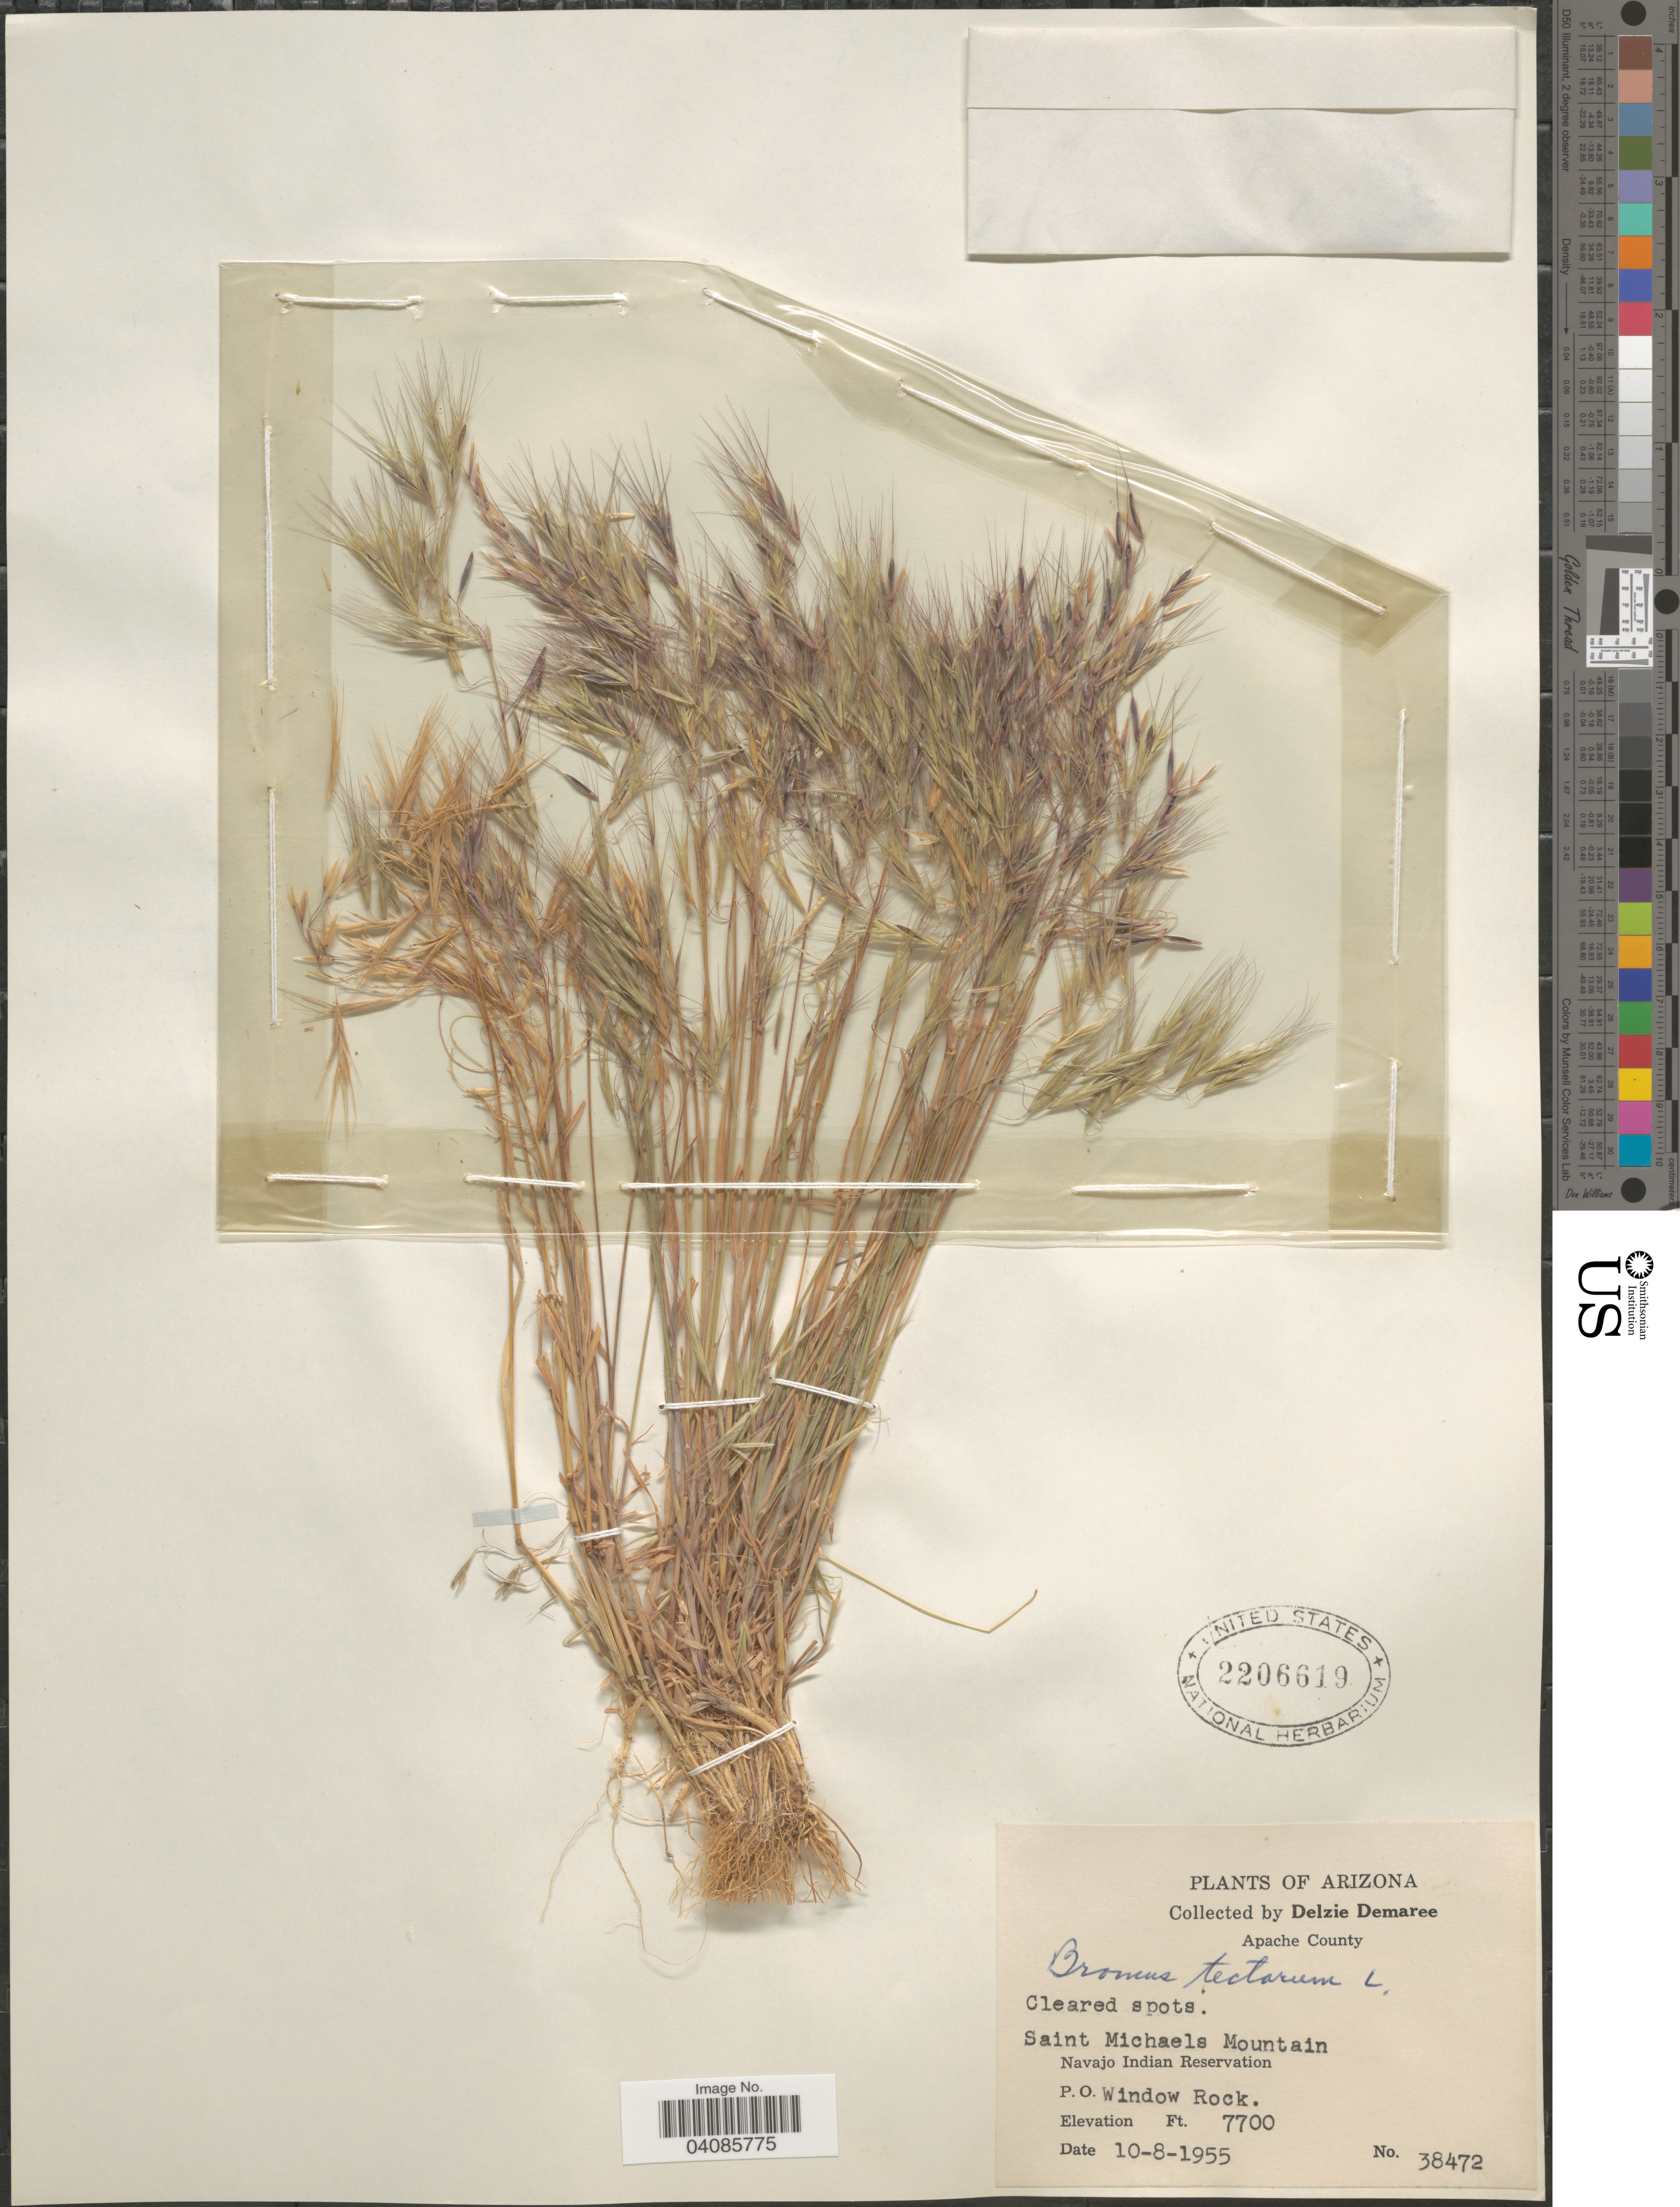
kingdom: Plantae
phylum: Tracheophyta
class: Liliopsida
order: Poales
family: Poaceae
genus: Bromus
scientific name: Bromus tectorum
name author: L.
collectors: D. Demaree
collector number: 38472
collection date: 1955-10-08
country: United States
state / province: Arizona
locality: Apache County. Cleared spots. Saint Michaels Mountain. Navajo Indian Reservation. P. O. Window Rock.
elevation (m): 2347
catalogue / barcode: US 2206619